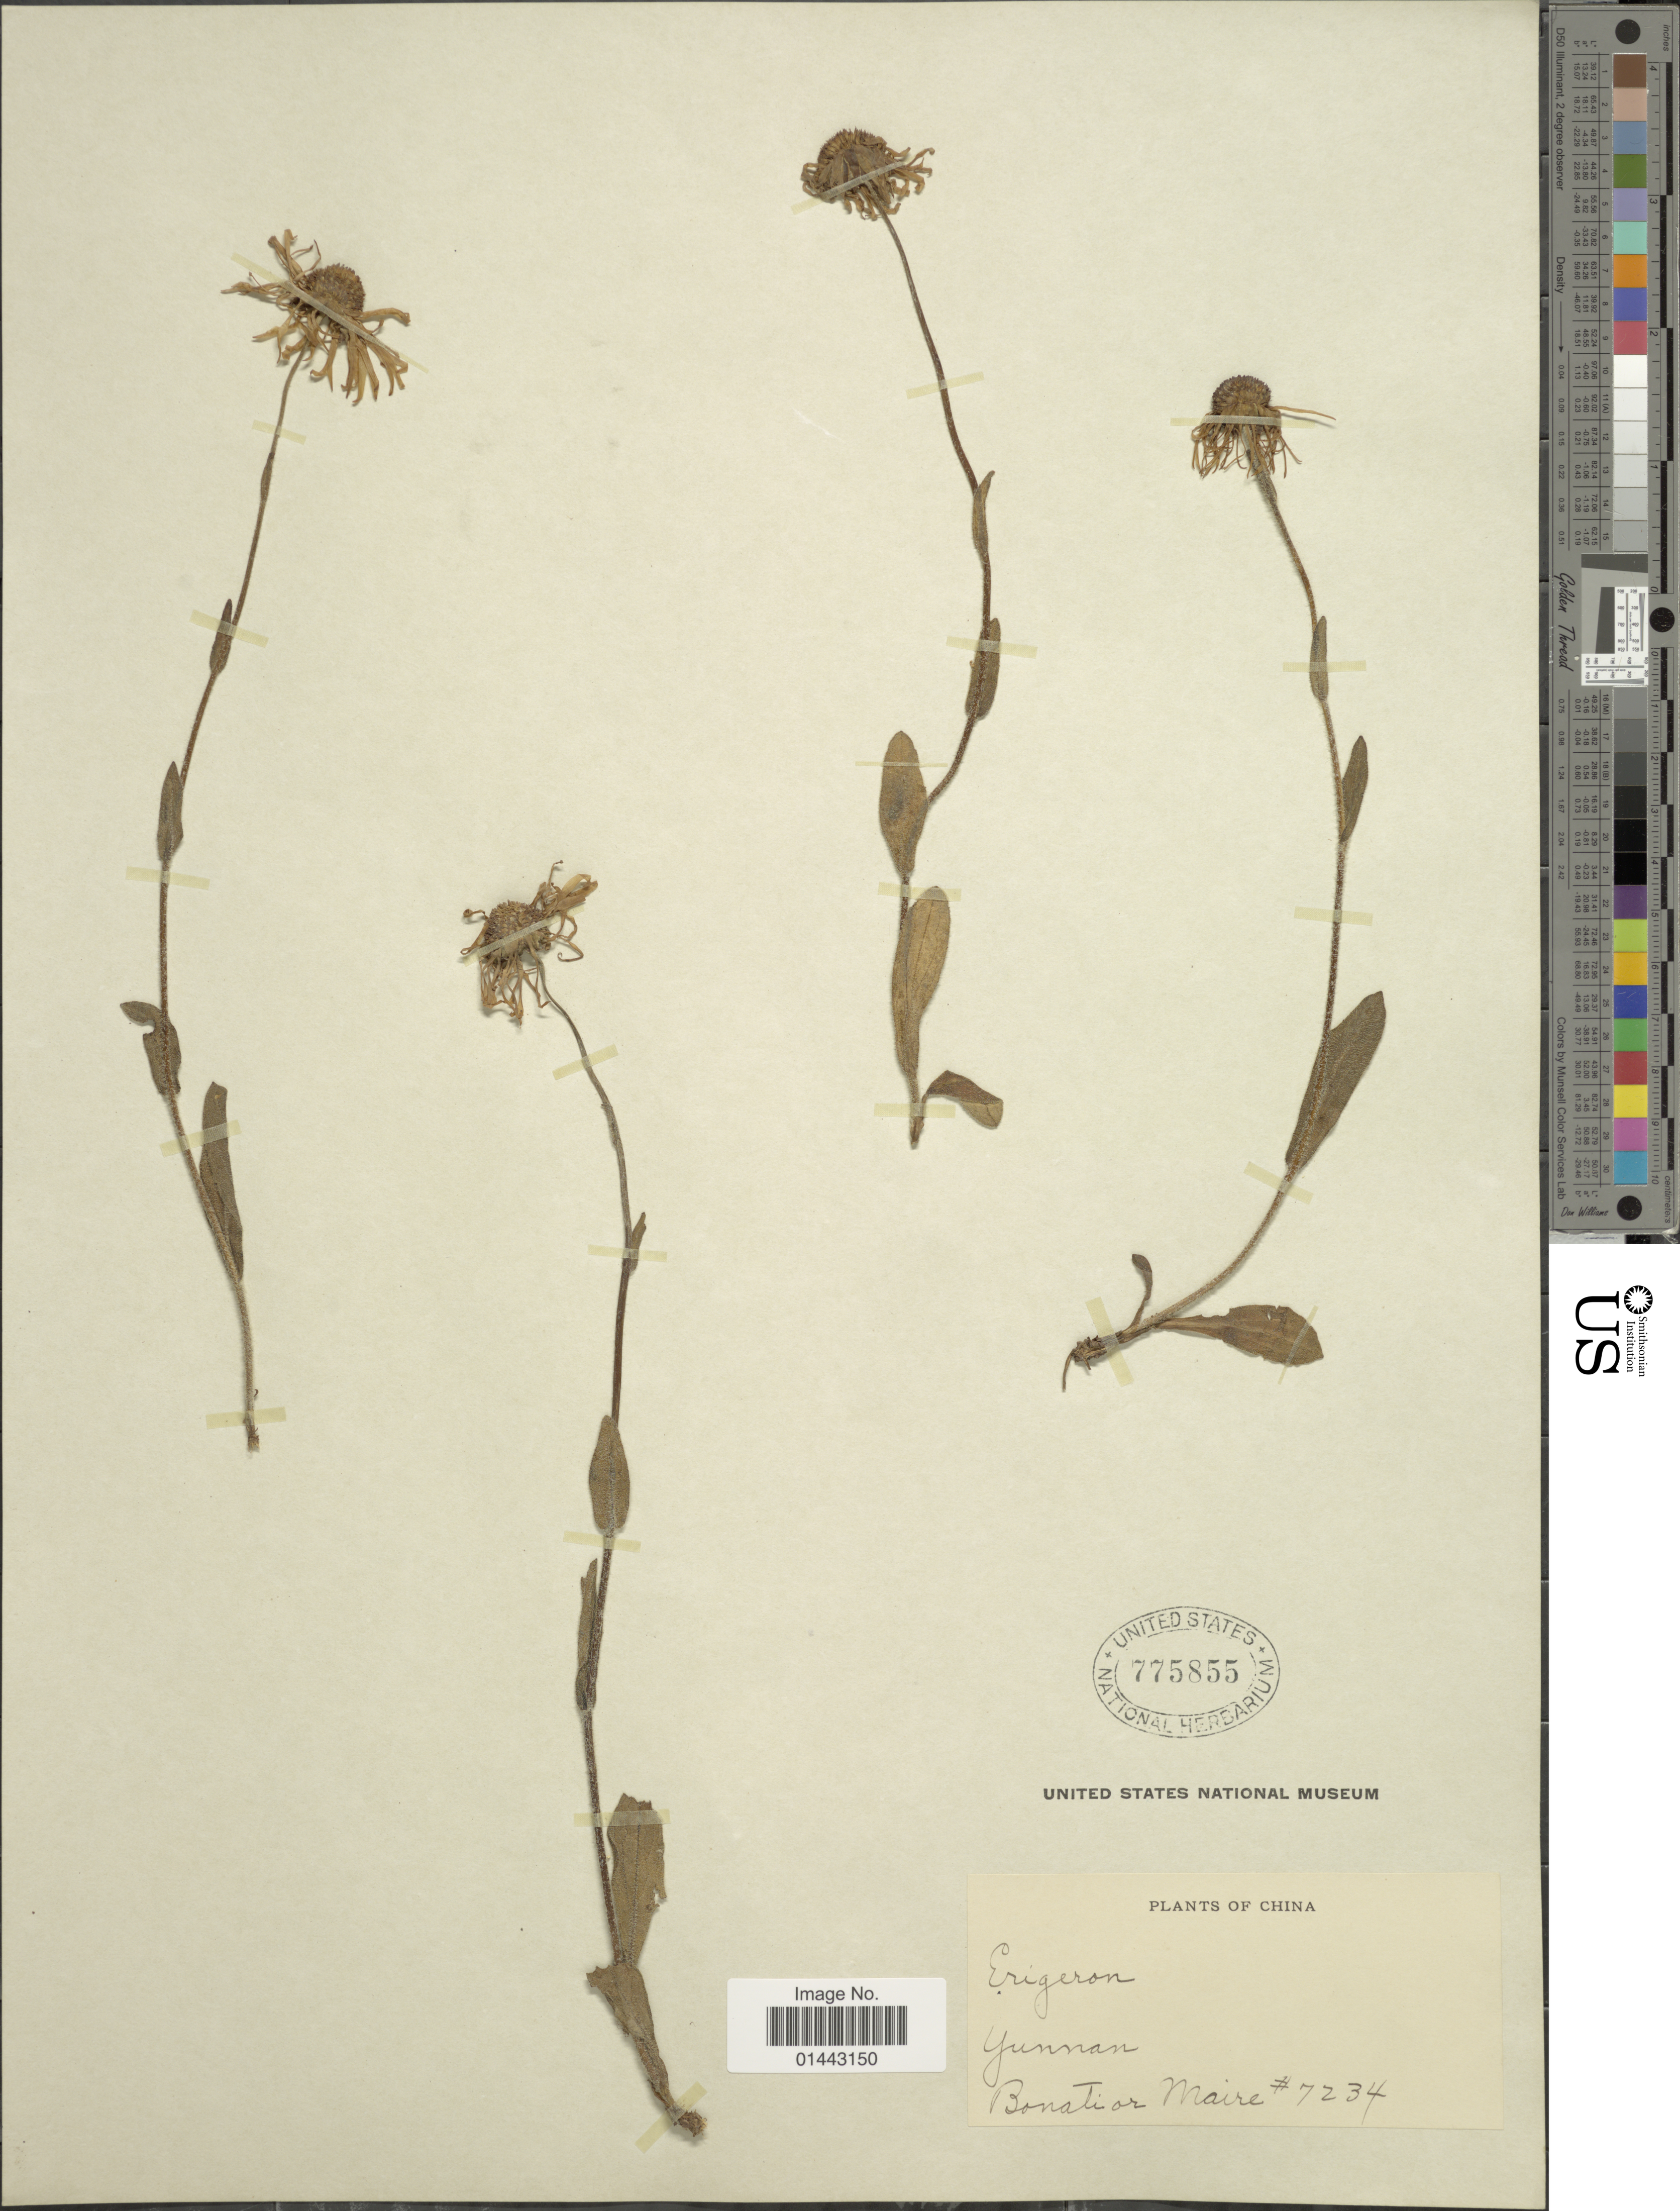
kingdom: Plantae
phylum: Tracheophyta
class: Magnoliopsida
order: Asterales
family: Asteraceae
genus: Erigeron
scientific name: Erigeron sp.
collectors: B. Marie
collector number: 7234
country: China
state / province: Yunnan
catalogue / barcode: US 775855